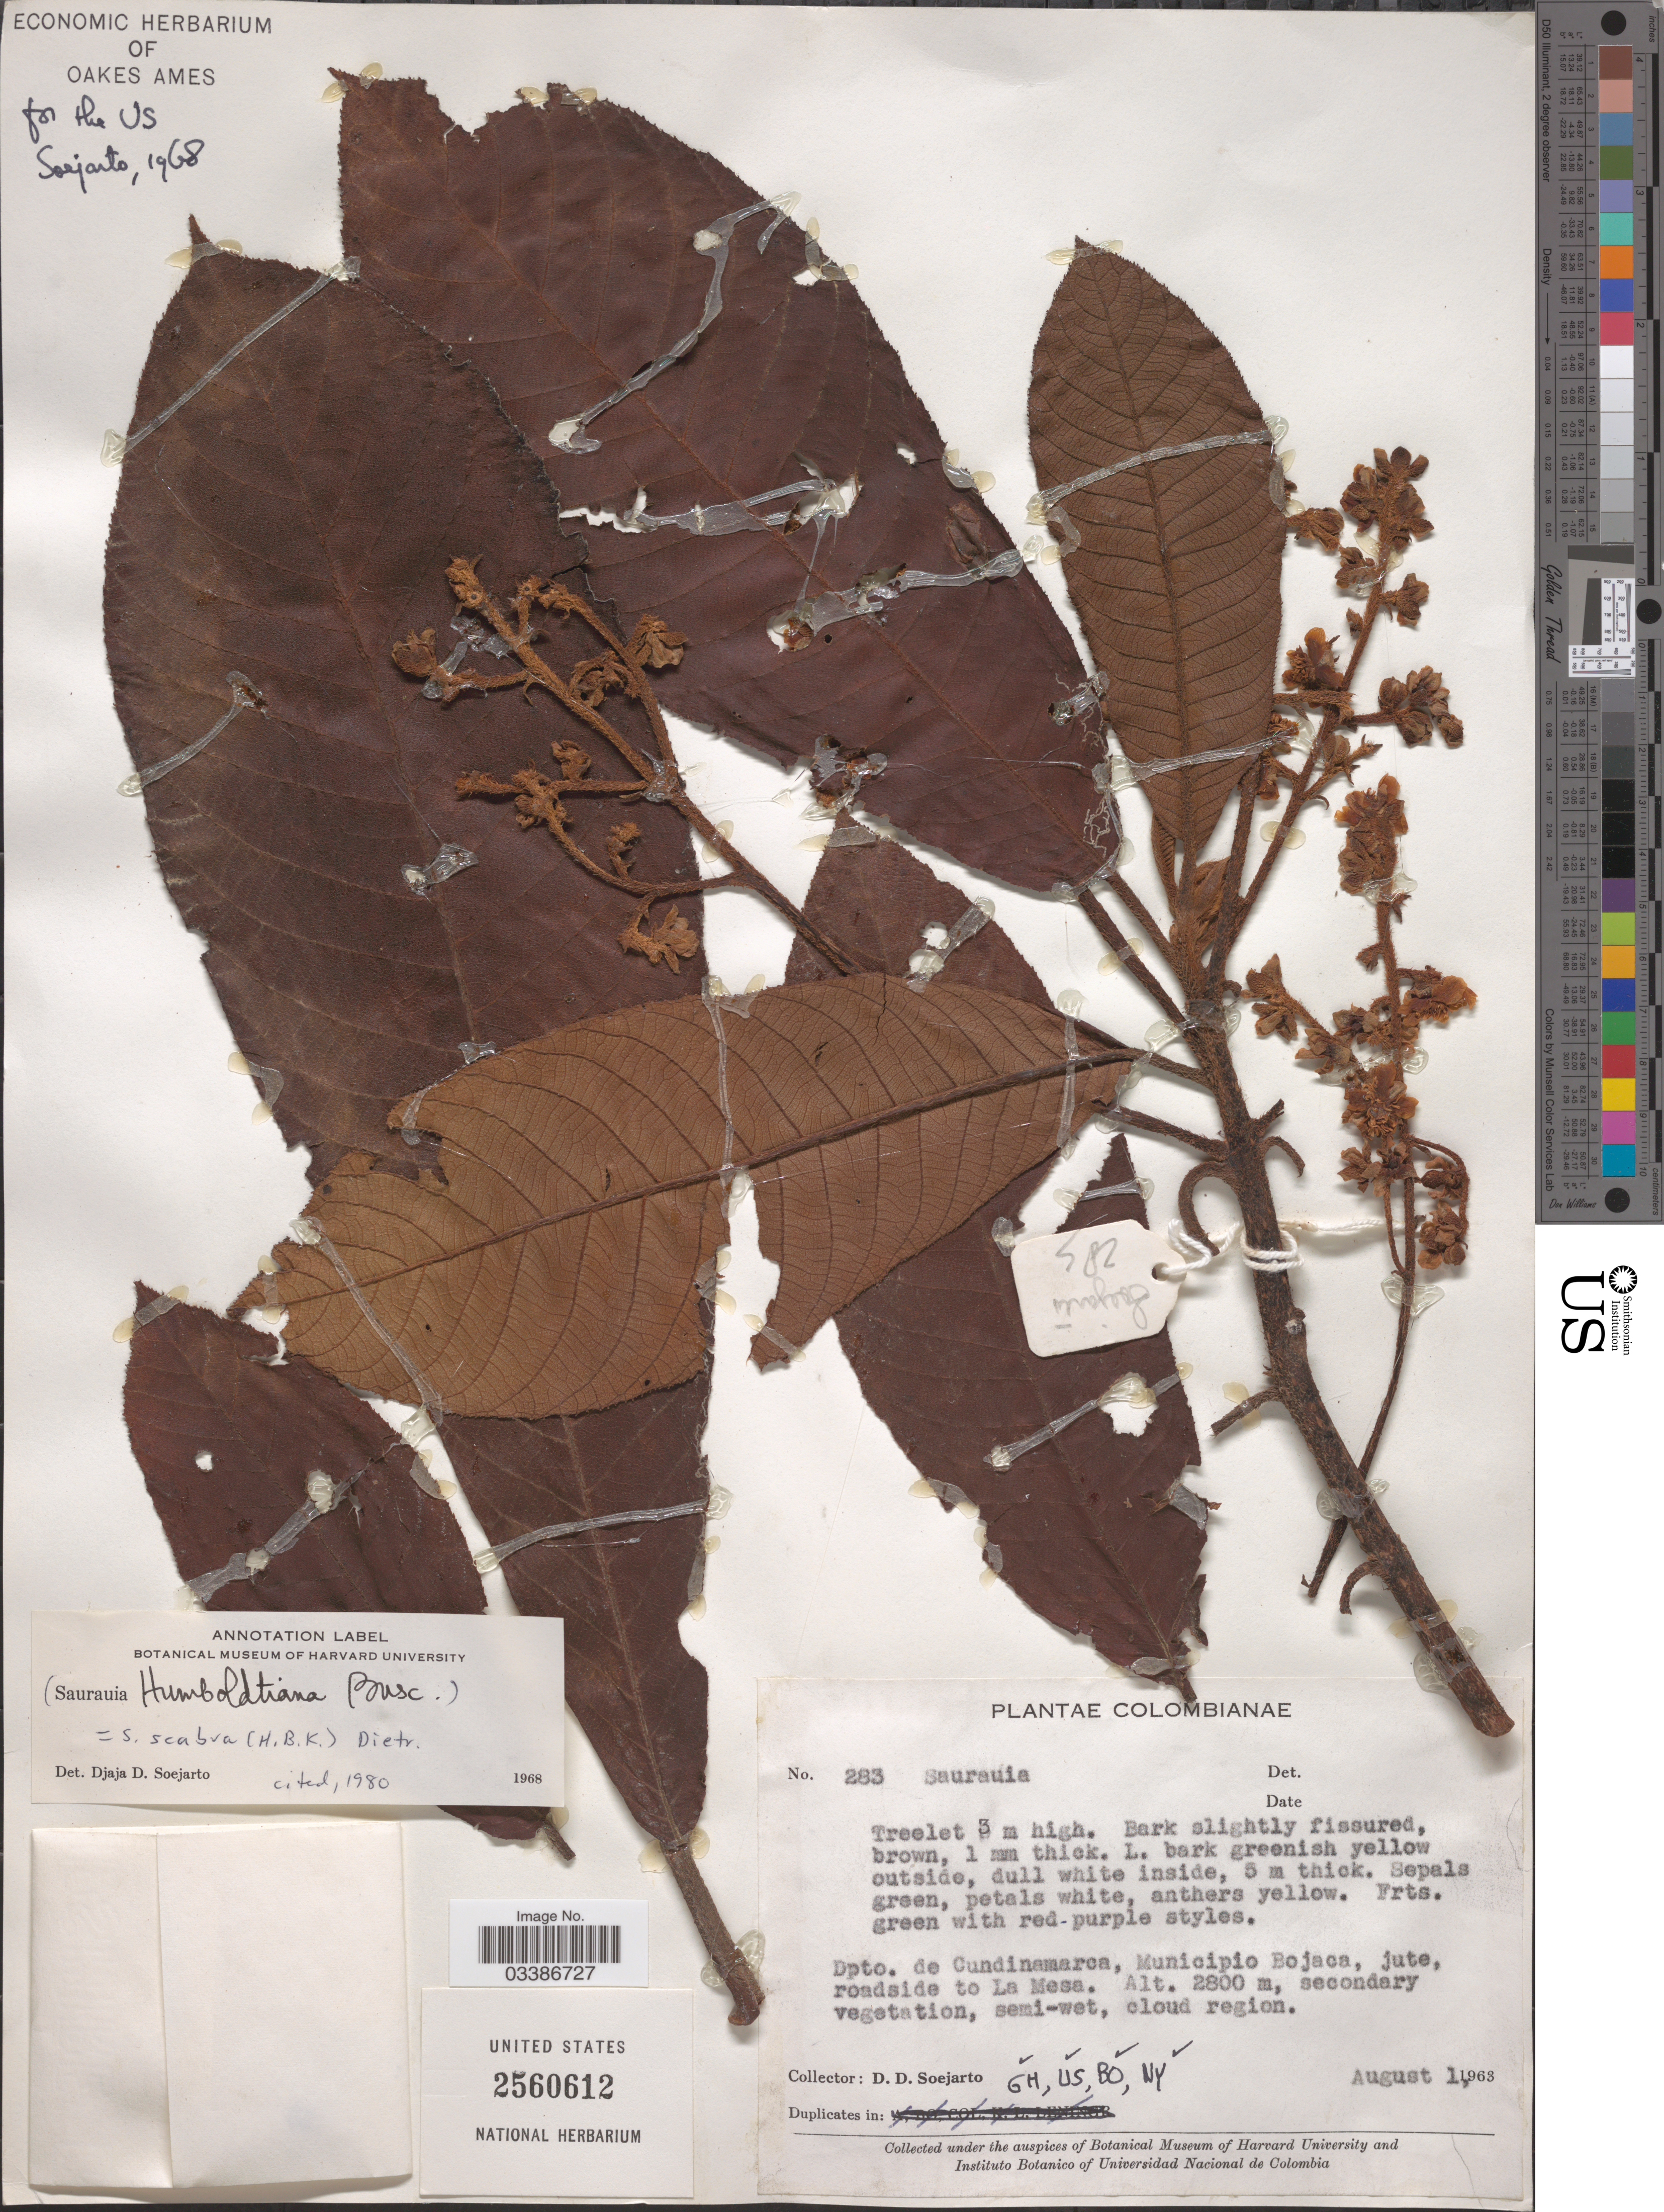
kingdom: Plantae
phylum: Tracheophyta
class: Magnoliopsida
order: Ericales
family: Actinidiaceae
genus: Saurauia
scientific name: Saurauia scabra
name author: (Kunth) D. Dietr.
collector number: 283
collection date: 1963-08-01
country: Colombia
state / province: Cundinamarca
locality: Dpto. de Cundinamarca, Municipio Bojaca, jute, roadside to La Mesa.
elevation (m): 2800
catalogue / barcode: US 2560612